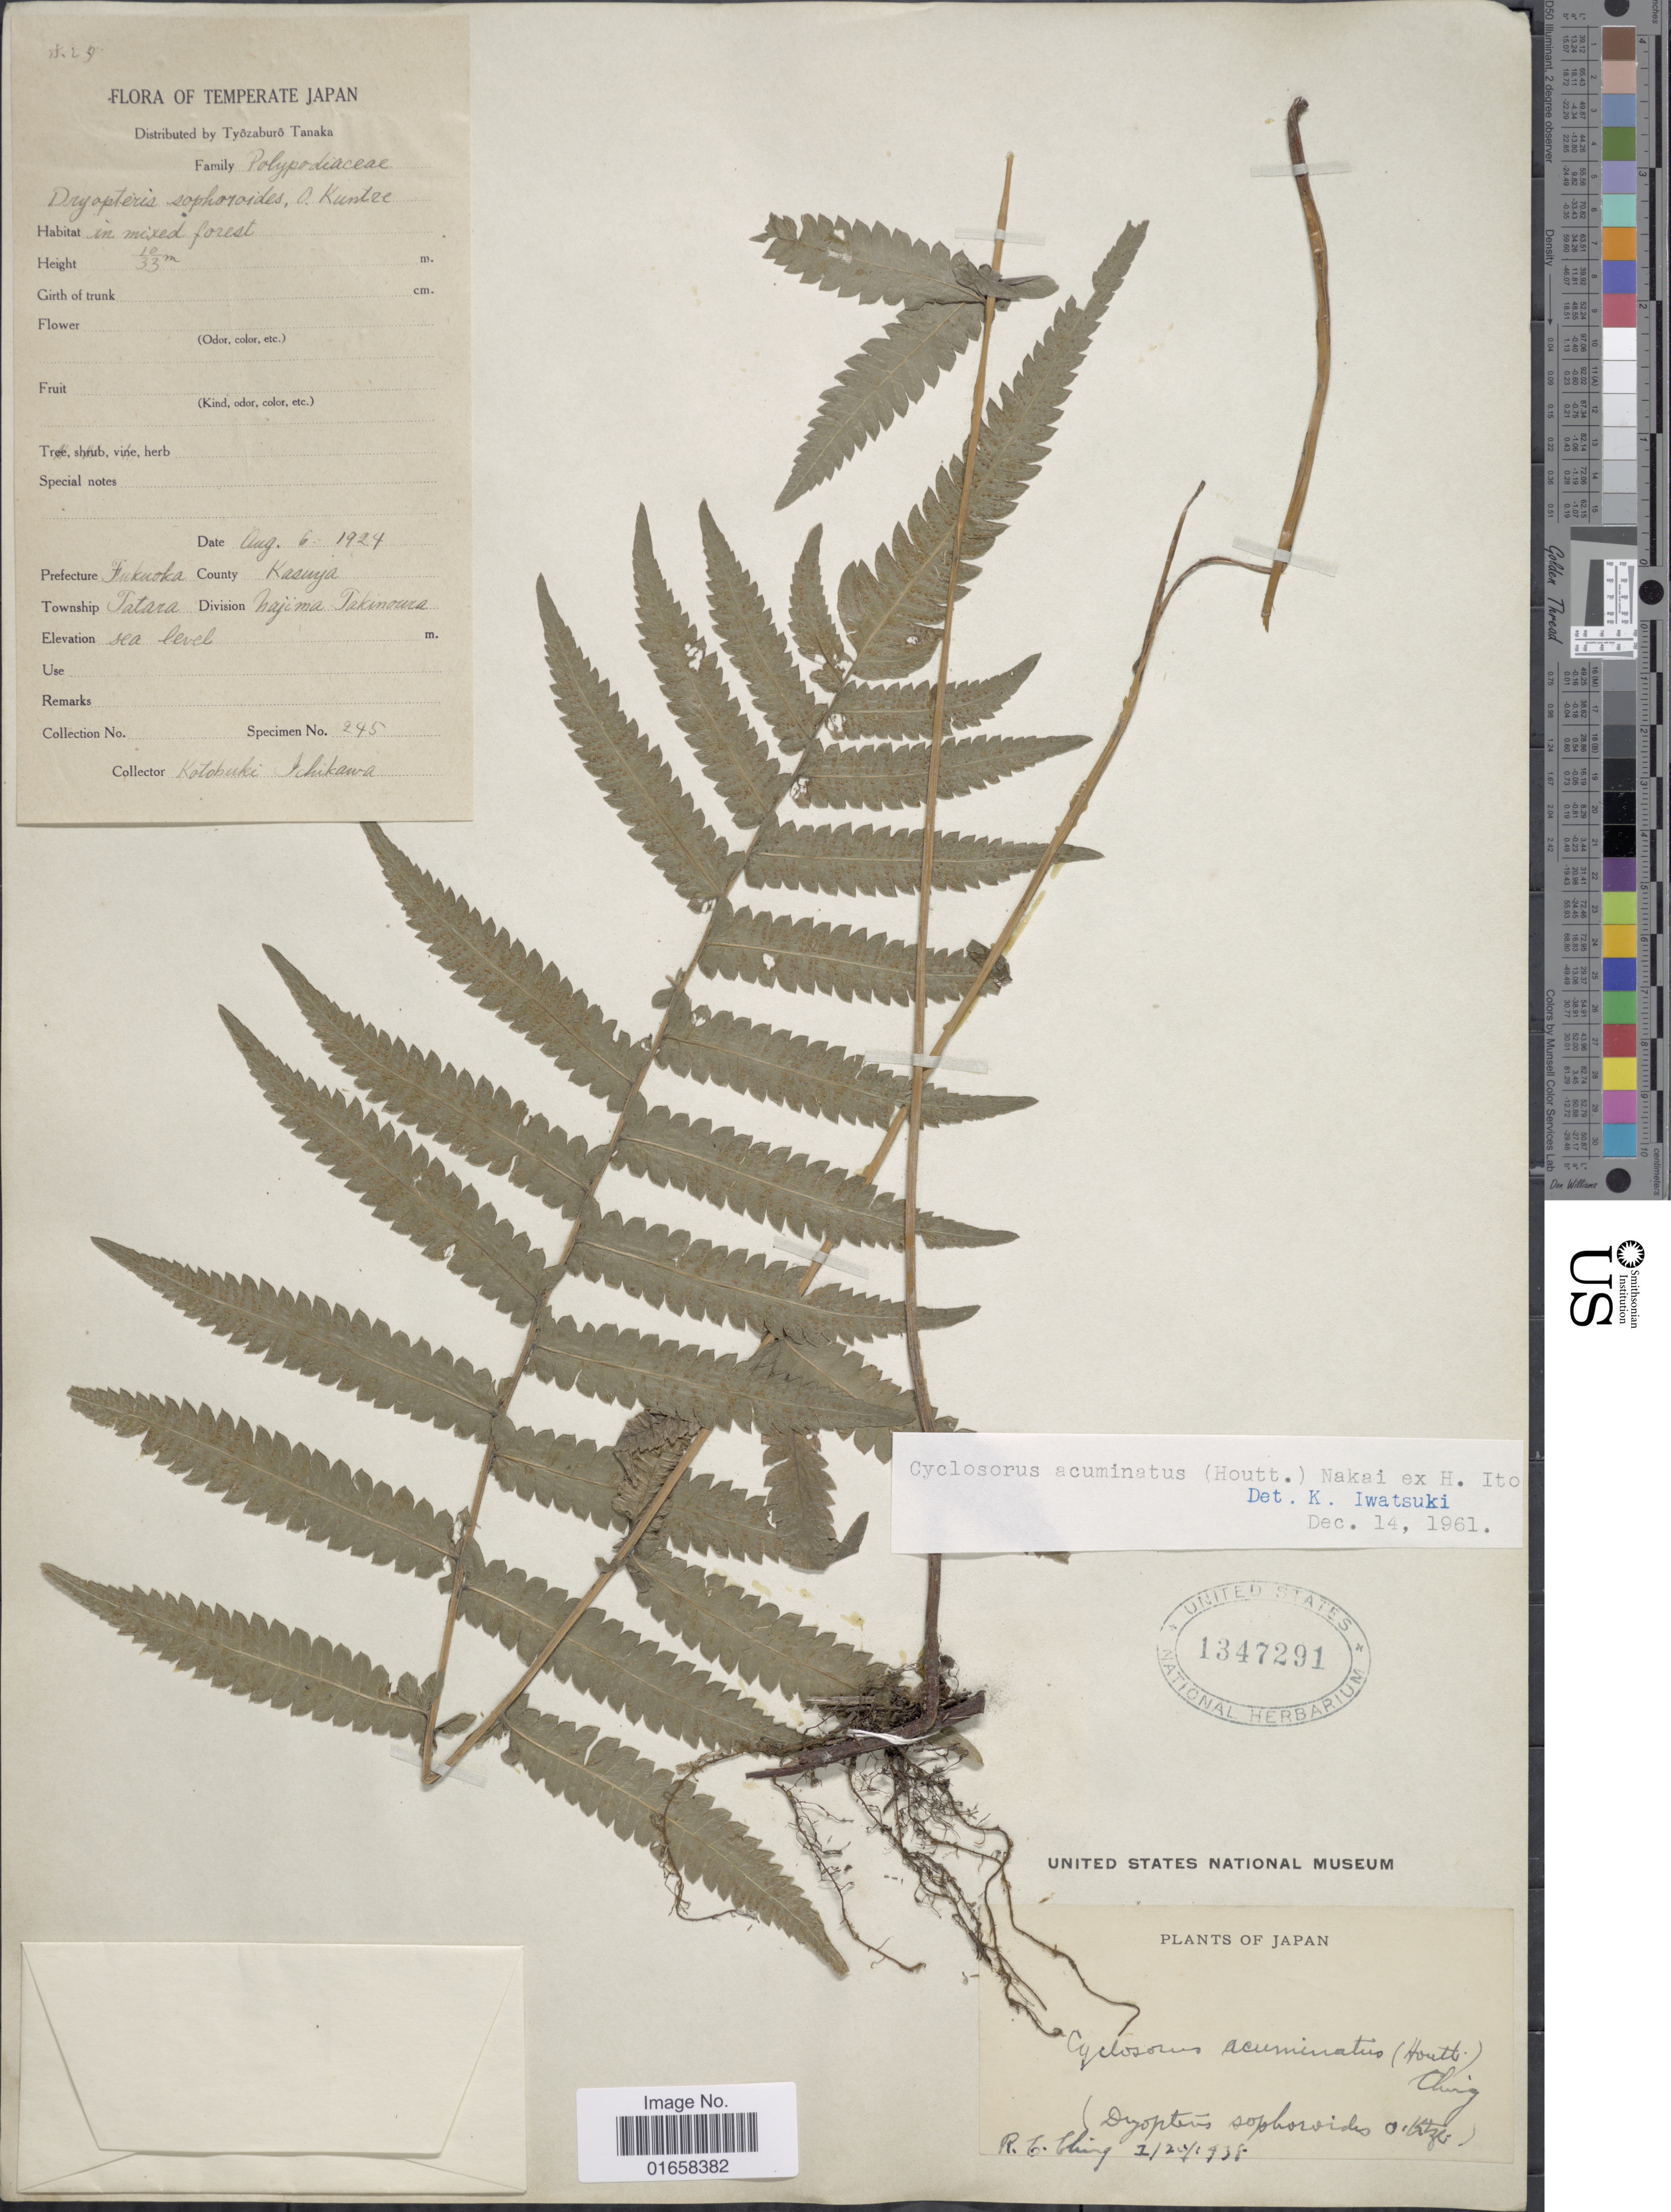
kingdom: Plantae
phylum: Tracheophyta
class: Polypodiopsida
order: Polypodiales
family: Thelypteridaceae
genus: Christella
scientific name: Christella acuminata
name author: (Houtt.) H. Lév.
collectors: K. Ichikawa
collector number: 245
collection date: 1924-08-06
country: Japan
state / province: Hukuoka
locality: Temperate Japan. Prefecture: Fukuoka. County: Kasuya. Township Tatara. Division Najima Takinoura.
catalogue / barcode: US 1347291